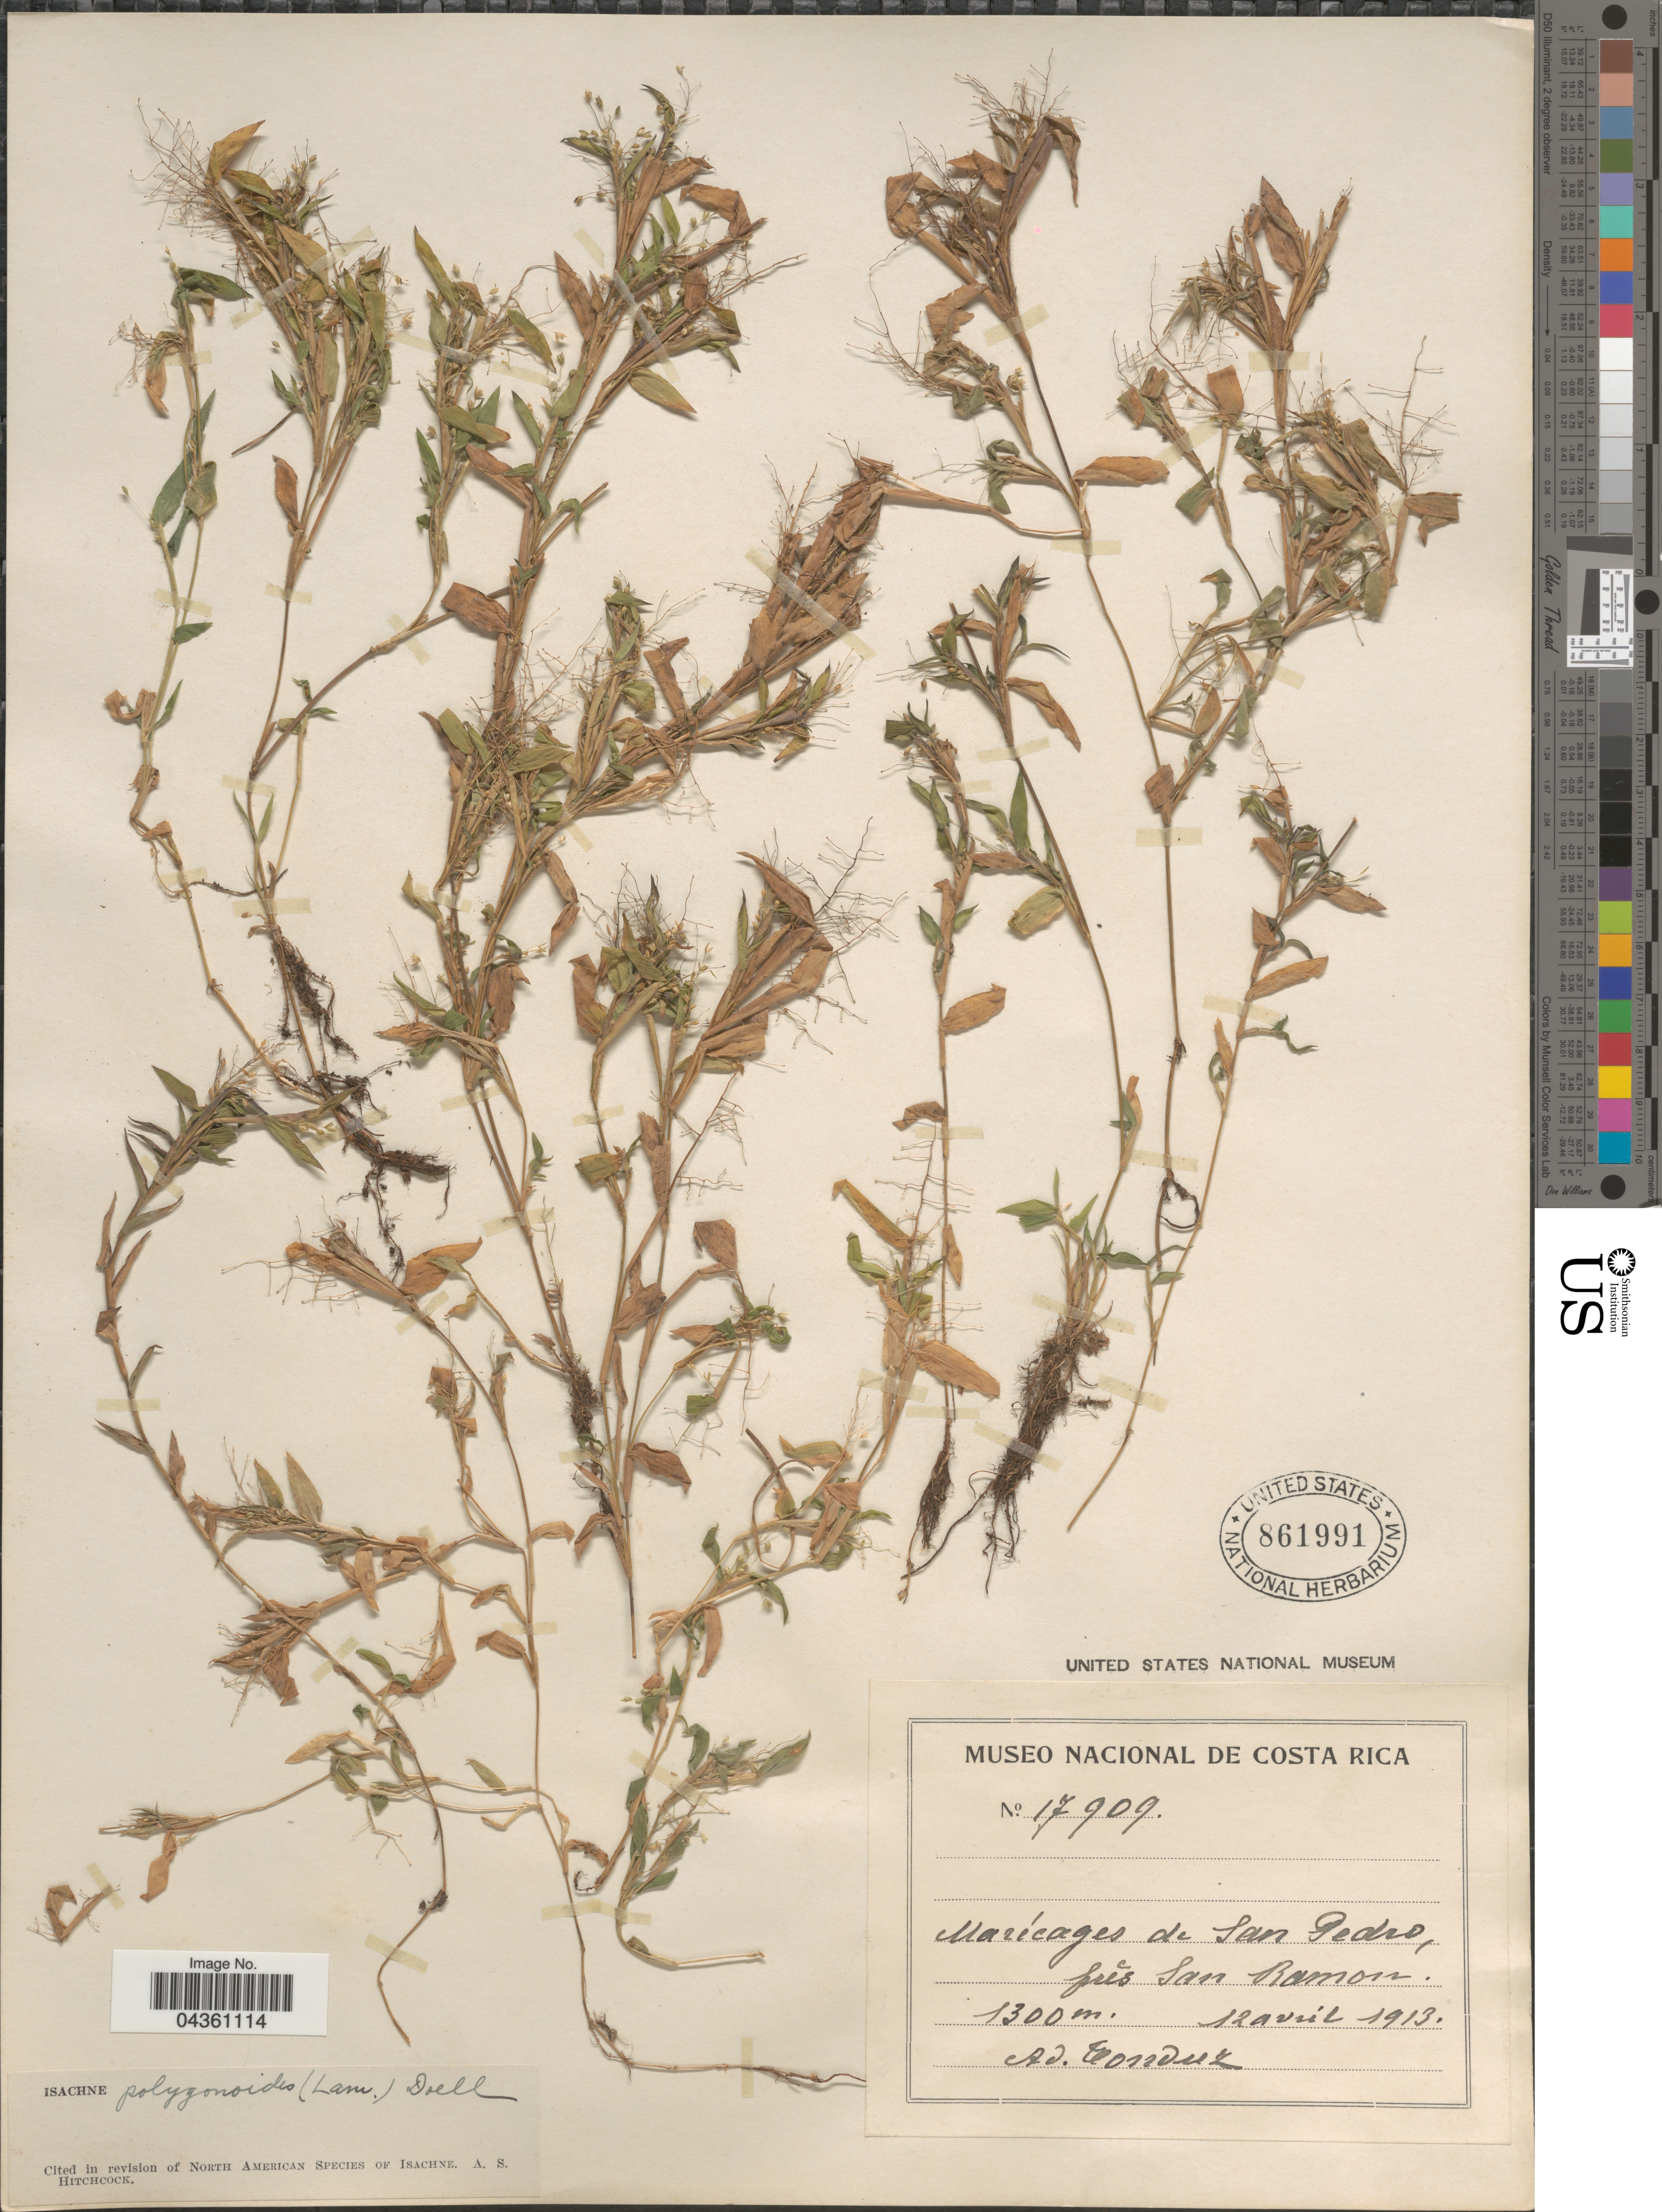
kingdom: Plantae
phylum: Tracheophyta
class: Liliopsida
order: Poales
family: Poaceae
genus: Isachne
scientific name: Isachne polygonoides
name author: (Lam.) Döll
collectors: A. Tonduz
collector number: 17909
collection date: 1913-04-12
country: Costa Rica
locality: Marécages de San Pedro, près San Ramon.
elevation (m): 1300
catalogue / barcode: US 861991